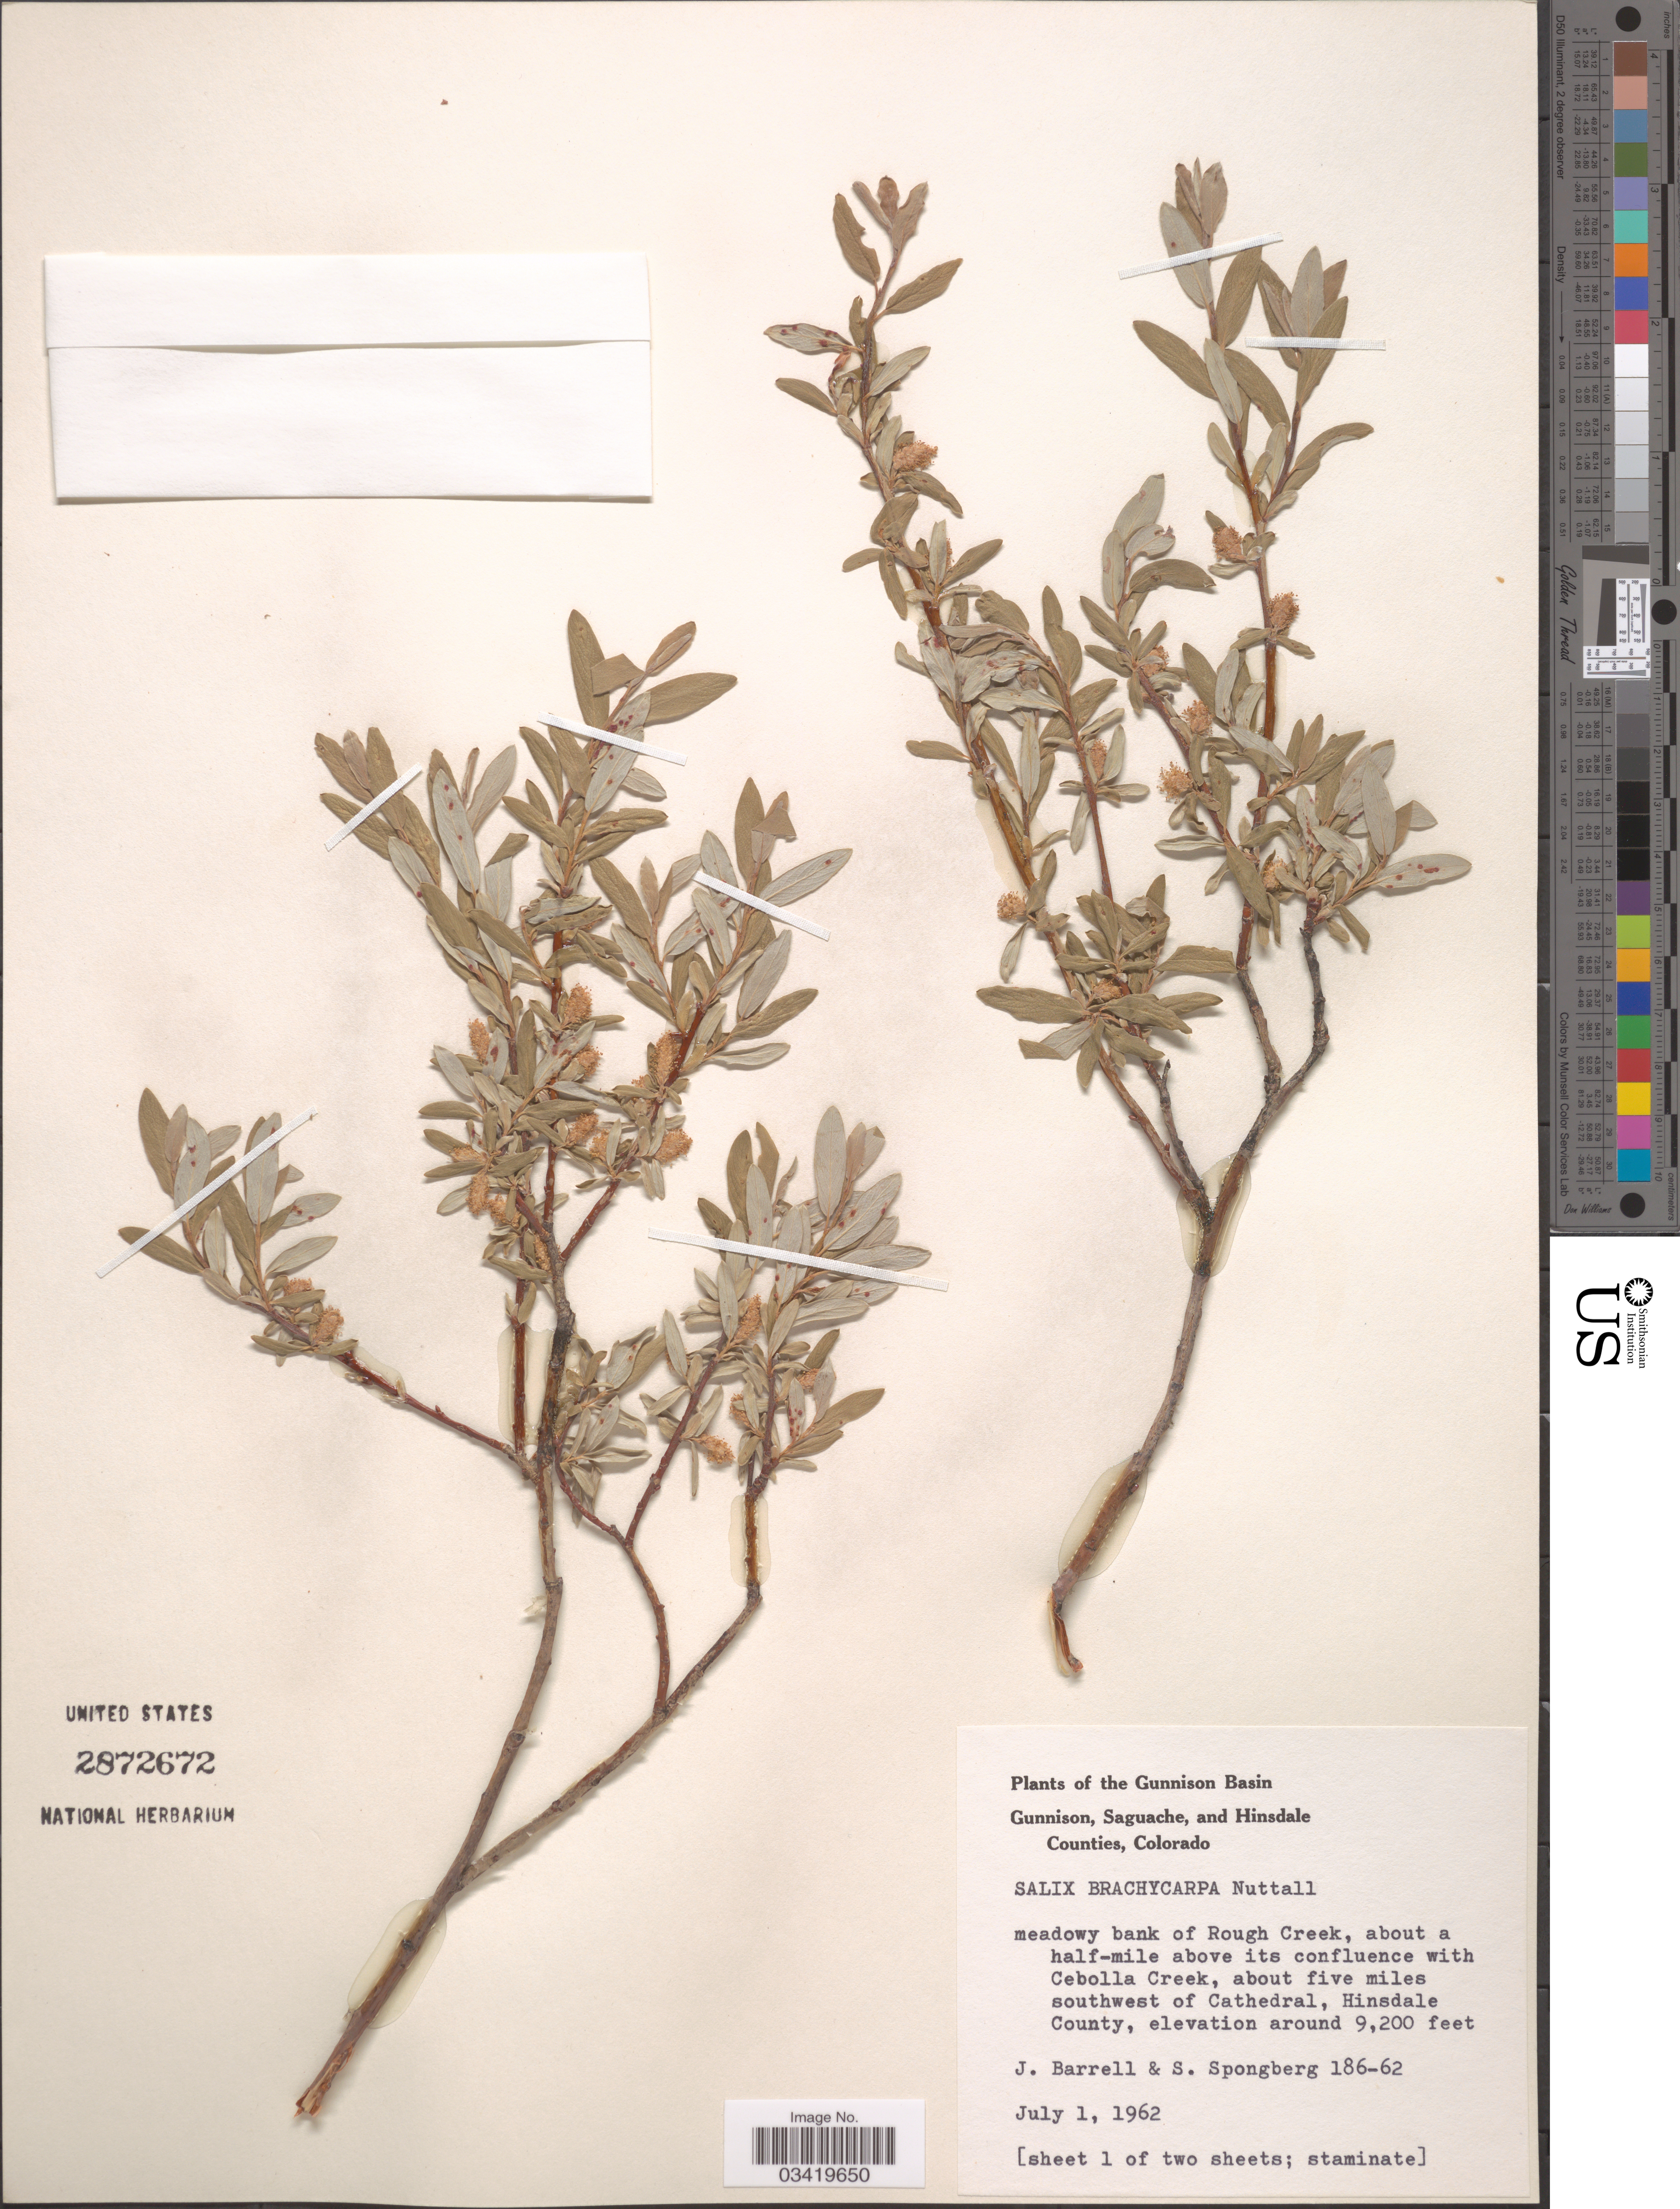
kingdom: Plantae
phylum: Tracheophyta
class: Magnoliopsida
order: Malpighiales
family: Salicaceae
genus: Salix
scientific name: Salix brachycarpa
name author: Nutt.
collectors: J. Barrell & S. A.Spongberg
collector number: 186-62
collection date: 1962-07-01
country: United States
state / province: Colorado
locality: The Gunnison Basin. Meadow bank of Rough Creek, about a half-mile above its confluence with Cebolla Creek, about five miles southwest of Cathedral, Hinsdale County.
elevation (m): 2804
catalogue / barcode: US 2872672